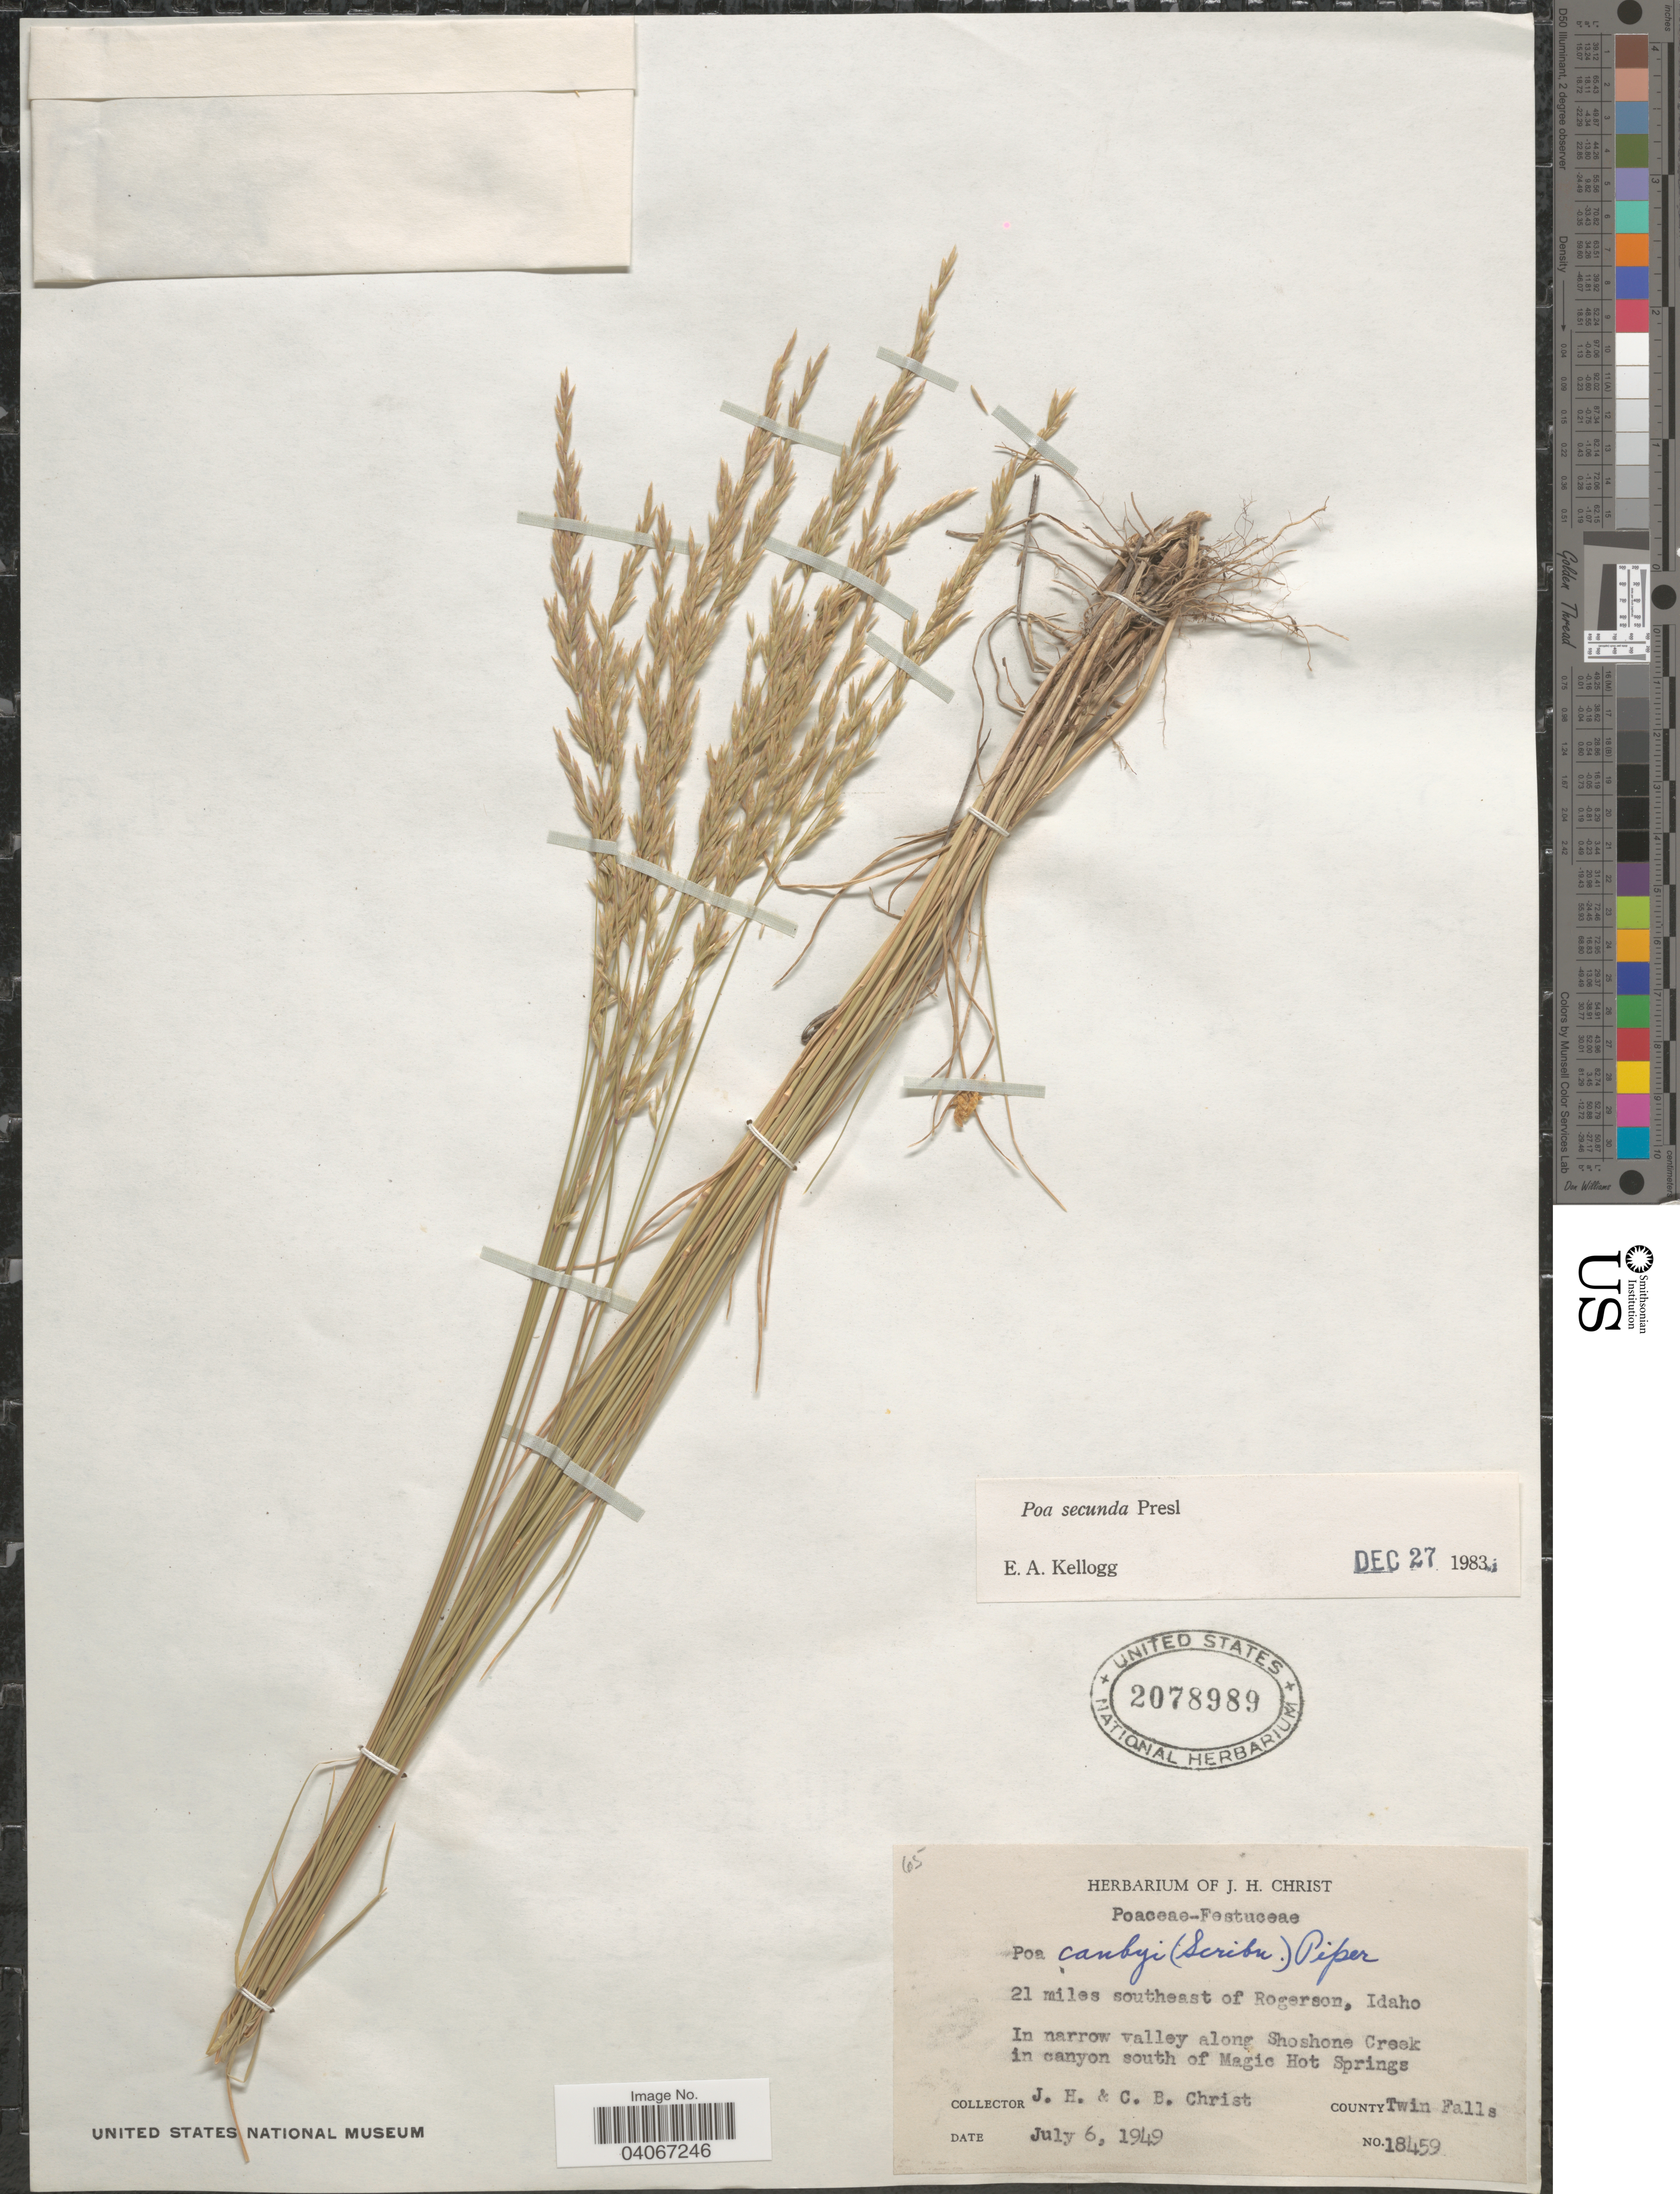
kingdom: Plantae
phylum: Tracheophyta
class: Liliopsida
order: Poales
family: Poaceae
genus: Poa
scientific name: Poa secunda subsp. secunda var. secunda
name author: J. Presl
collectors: J. H. Christ & C. Christ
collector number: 18459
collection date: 1949-07-06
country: United States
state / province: Idaho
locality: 21 miles southeast of Rogerson. In narrow valley along Shoshone Creek in canyon south of Magic Hot Springs. County Twin Falls.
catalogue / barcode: US 2078989